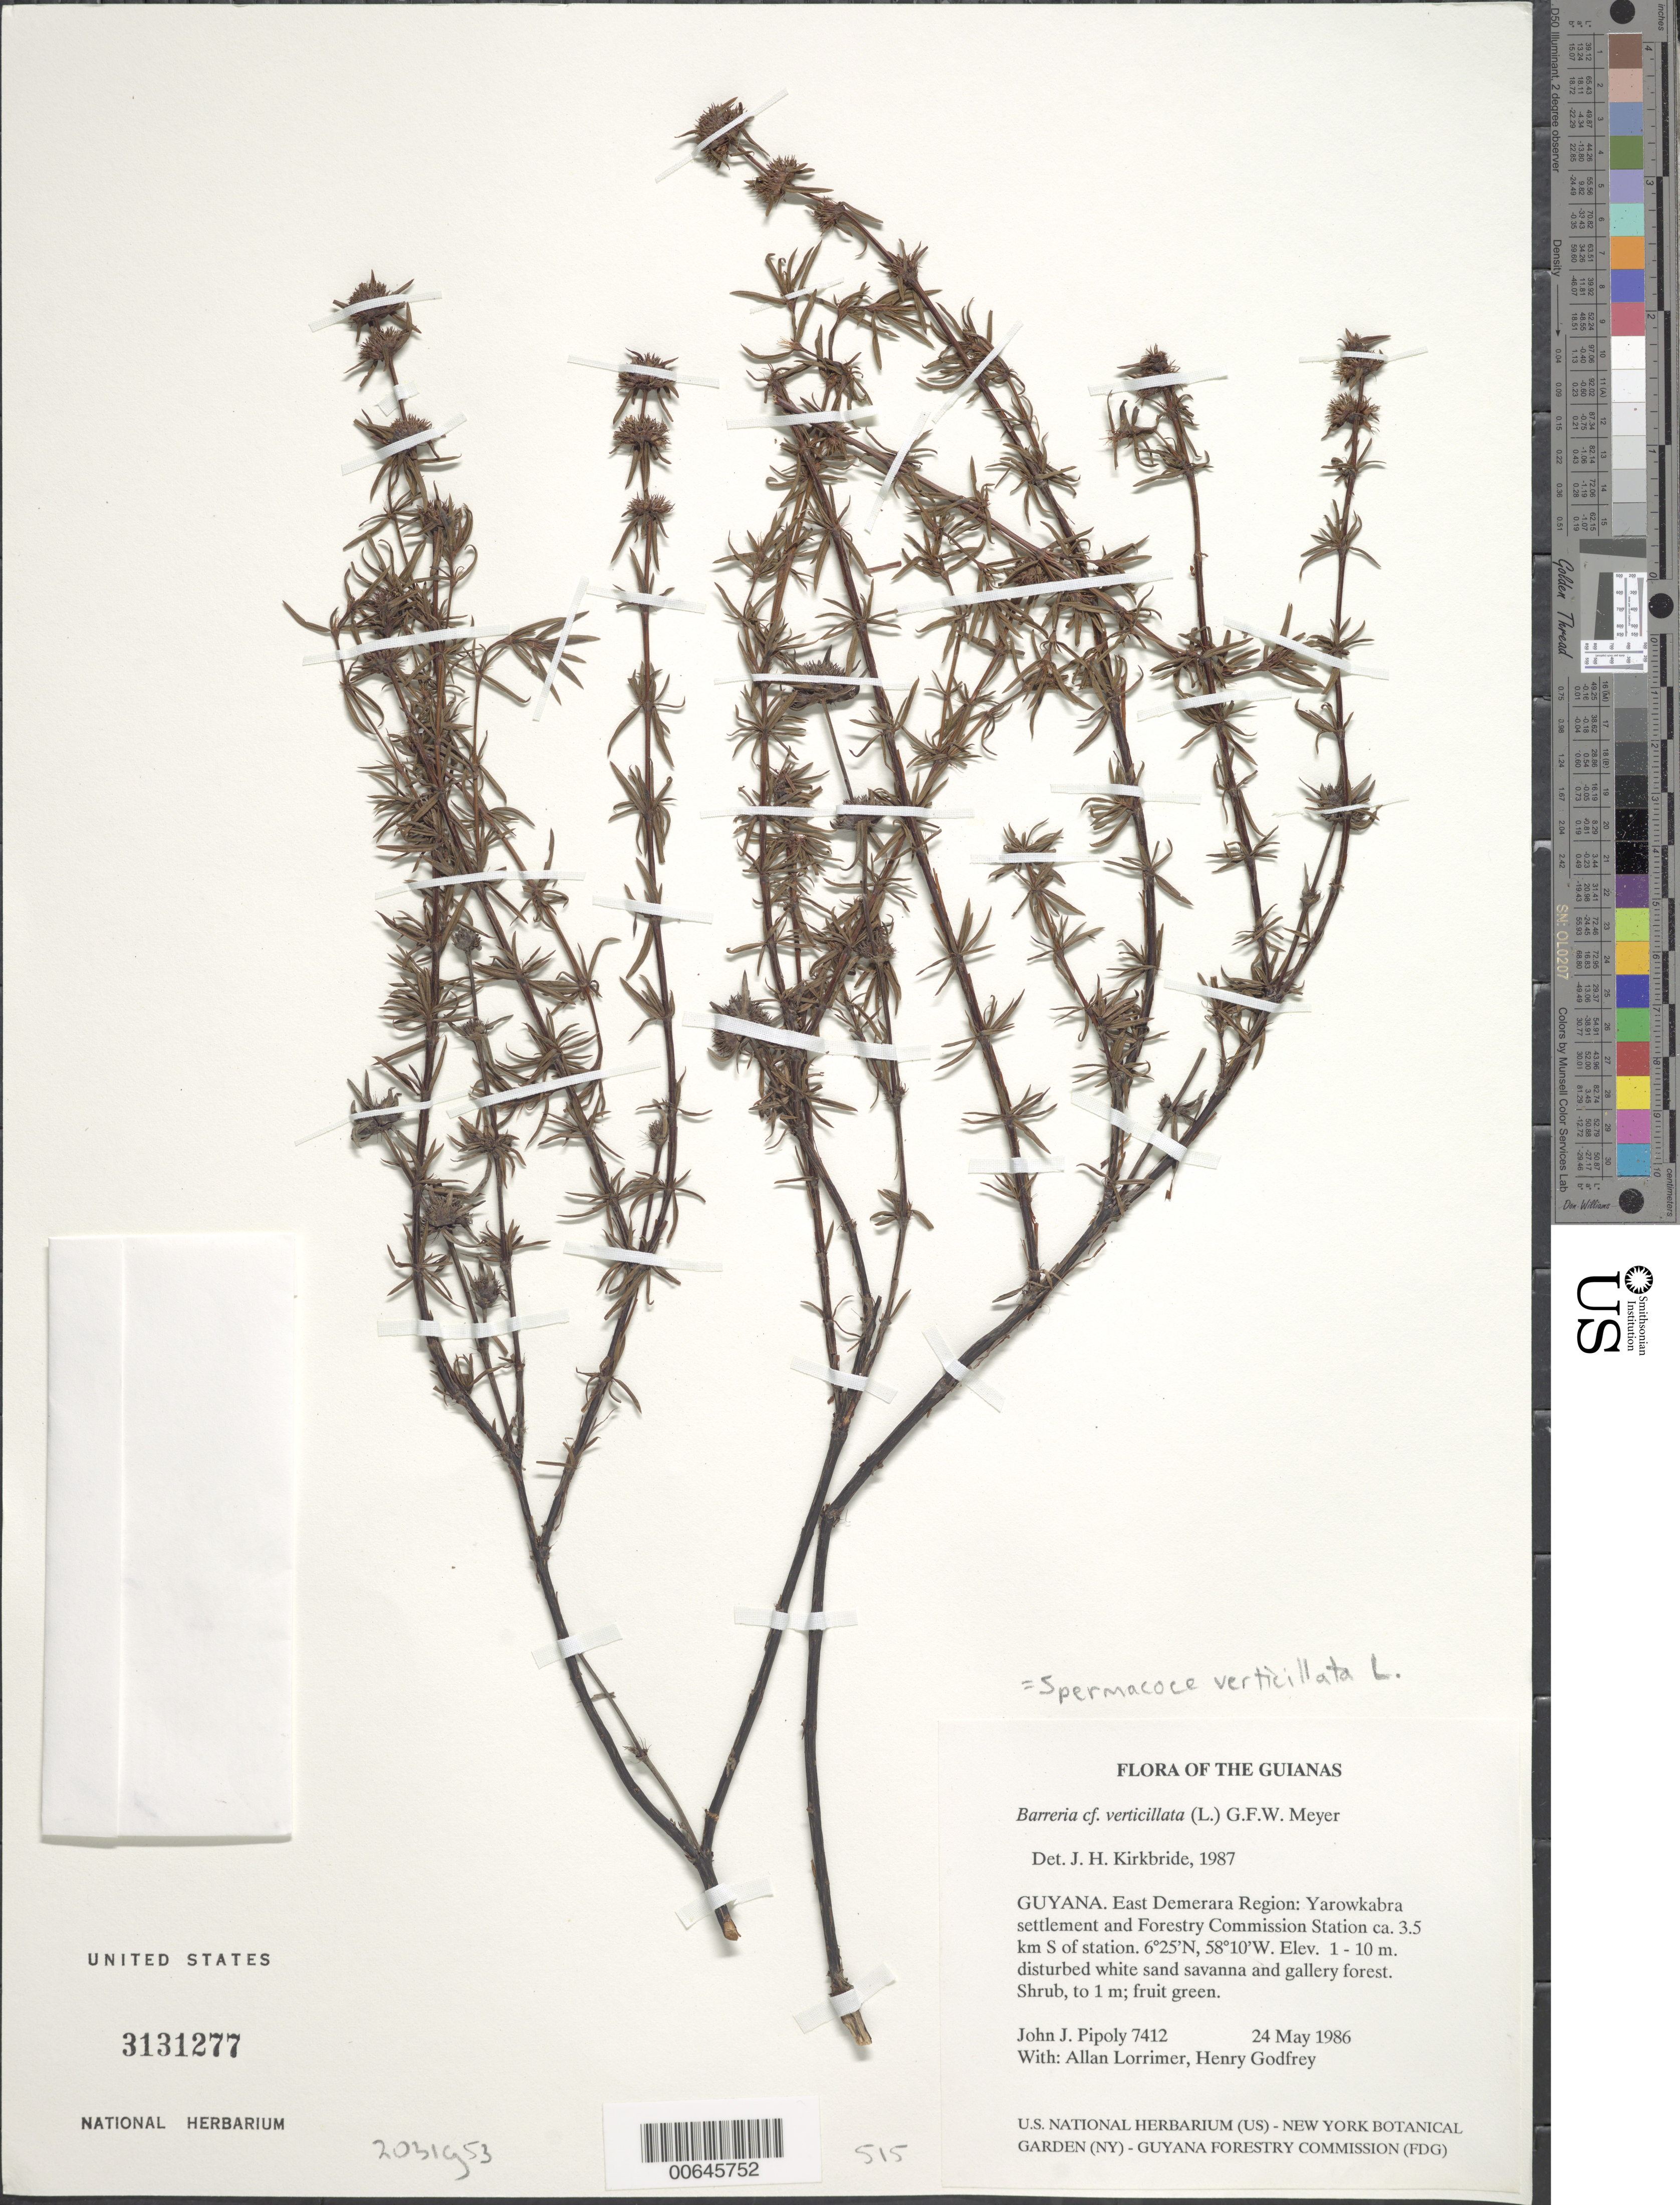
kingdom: Plantae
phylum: Tracheophyta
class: Magnoliopsida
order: Gentianales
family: Rubiaceae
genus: Spermacoce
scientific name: Spermacoce verticillata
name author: L.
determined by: Delprete, P. G., Herb. de Guyane Cay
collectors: J. J. Pipoly, A. Lorrimer & H. Godfrey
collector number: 7412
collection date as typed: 24 May 1986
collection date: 1986-05-24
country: Guyana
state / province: Demerara-Mahaica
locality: Yarowkabra settlement and Forestry Commission Station ca. 3.5 km S of station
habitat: Disturbed white sand savanna and gallery forest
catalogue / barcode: US 3131277